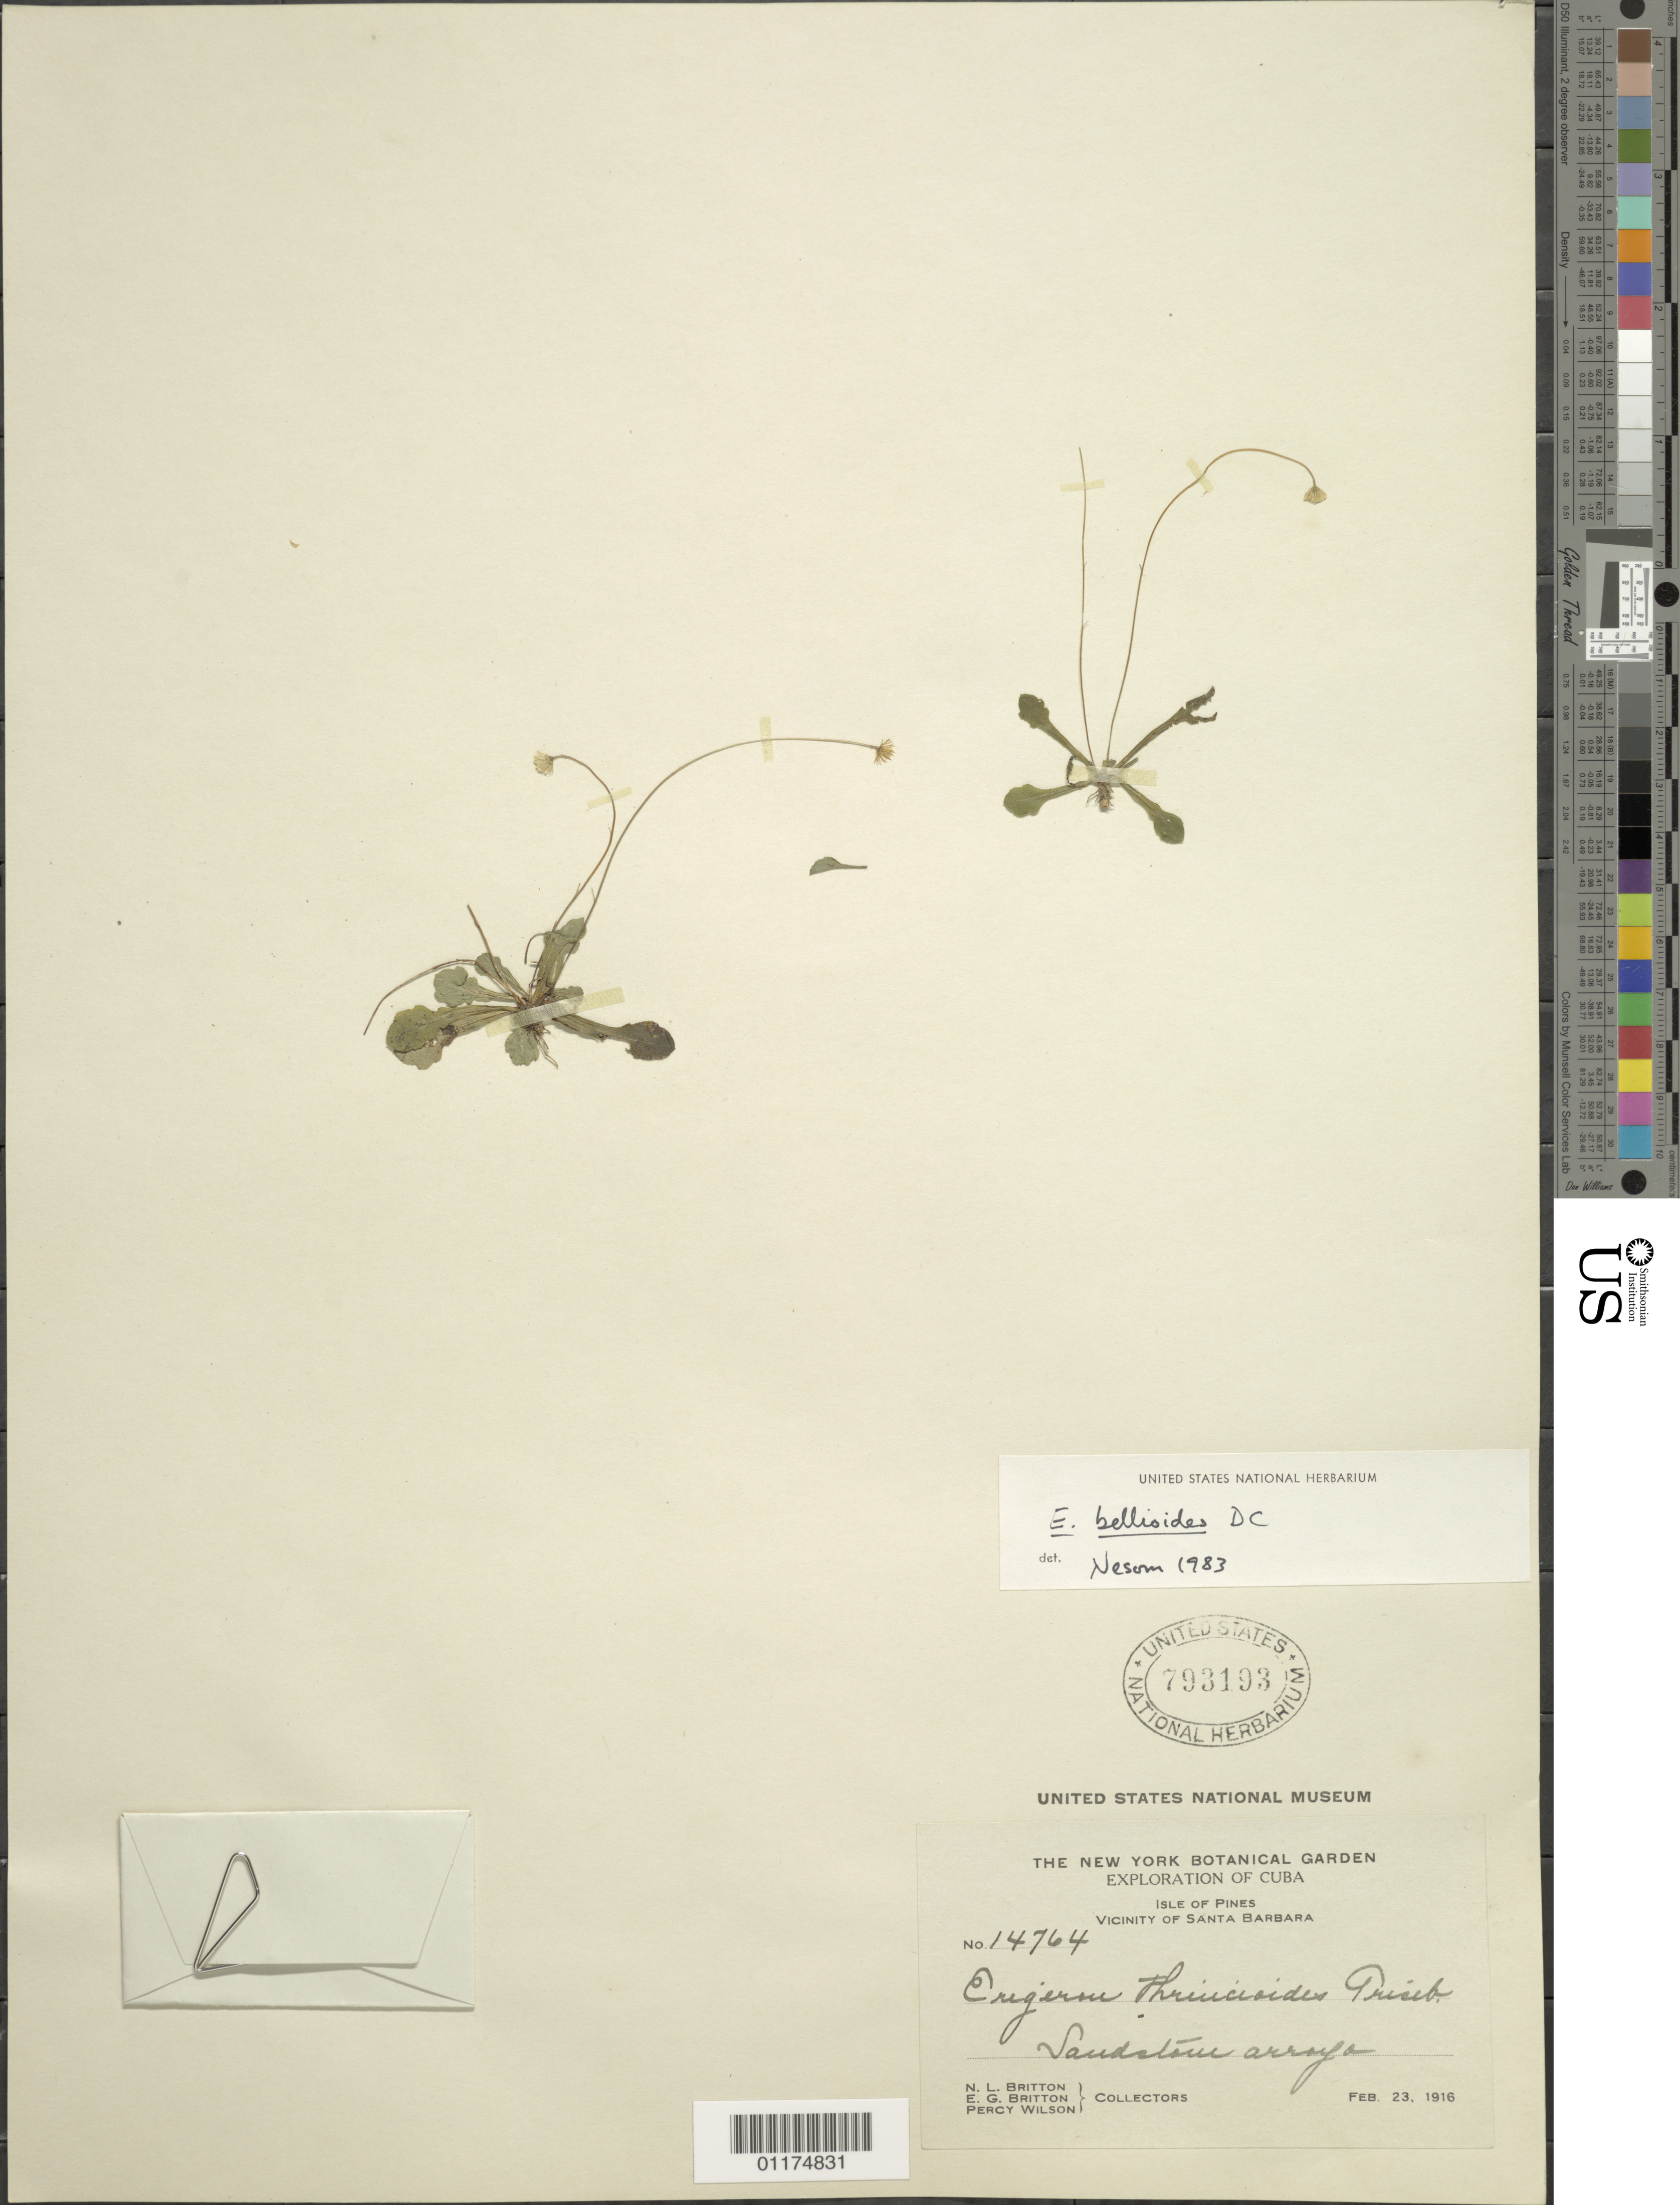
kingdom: Plantae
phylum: Tracheophyta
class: Magnoliopsida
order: Asterales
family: Asteraceae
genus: Erigeron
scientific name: Erigeron bellioides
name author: DC.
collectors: N. Britton, E. G. Britton & P. Wilson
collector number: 14764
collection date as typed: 23 Feb 1916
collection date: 1916-02-23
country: Cuba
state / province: Isla de la Juventud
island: Isla de la Juventud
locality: Vicinity of Santa Barbara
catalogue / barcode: US 793193